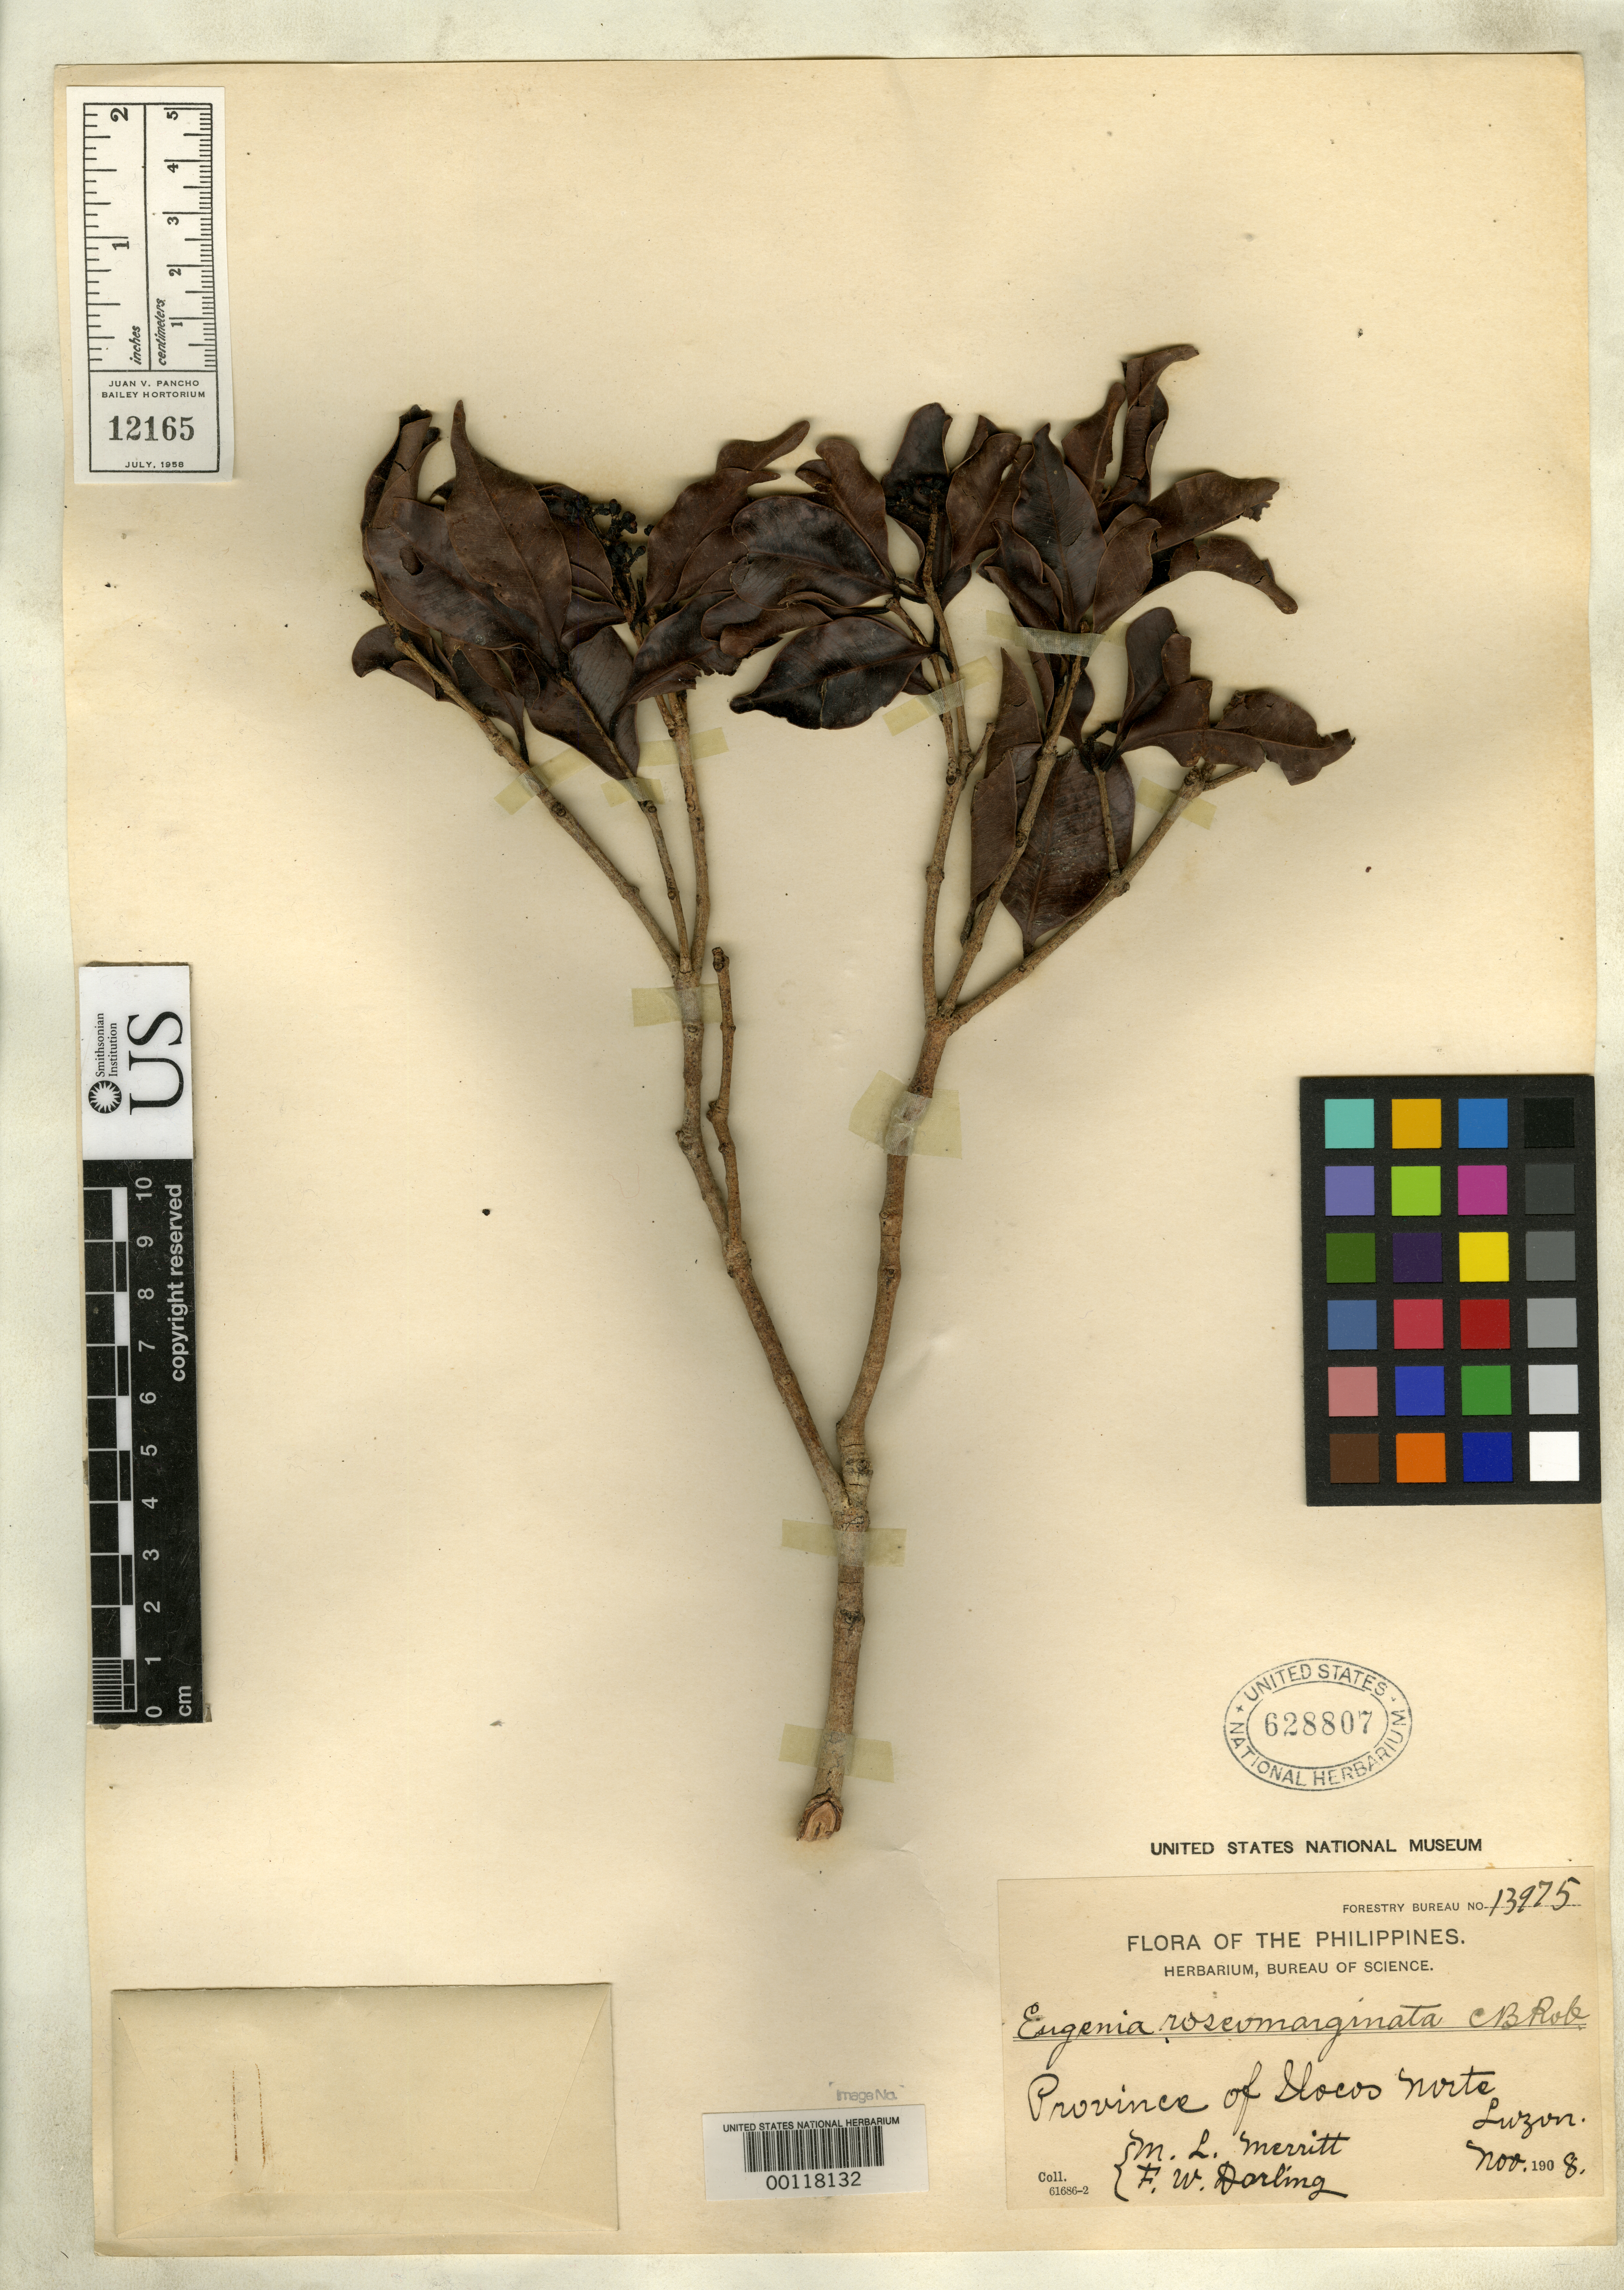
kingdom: Plantae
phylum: Tracheophyta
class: Magnoliopsida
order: Myrtales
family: Myrtaceae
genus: Eugenia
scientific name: Eugenia roseomarginata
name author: C.B. Rob.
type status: Isotype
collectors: M. L. Merritt & F. Darling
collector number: Bur. Sci. 13975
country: Philippines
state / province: Ilocos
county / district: Ilocos Norte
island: Luzon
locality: Mt. Piao.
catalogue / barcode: US 628807